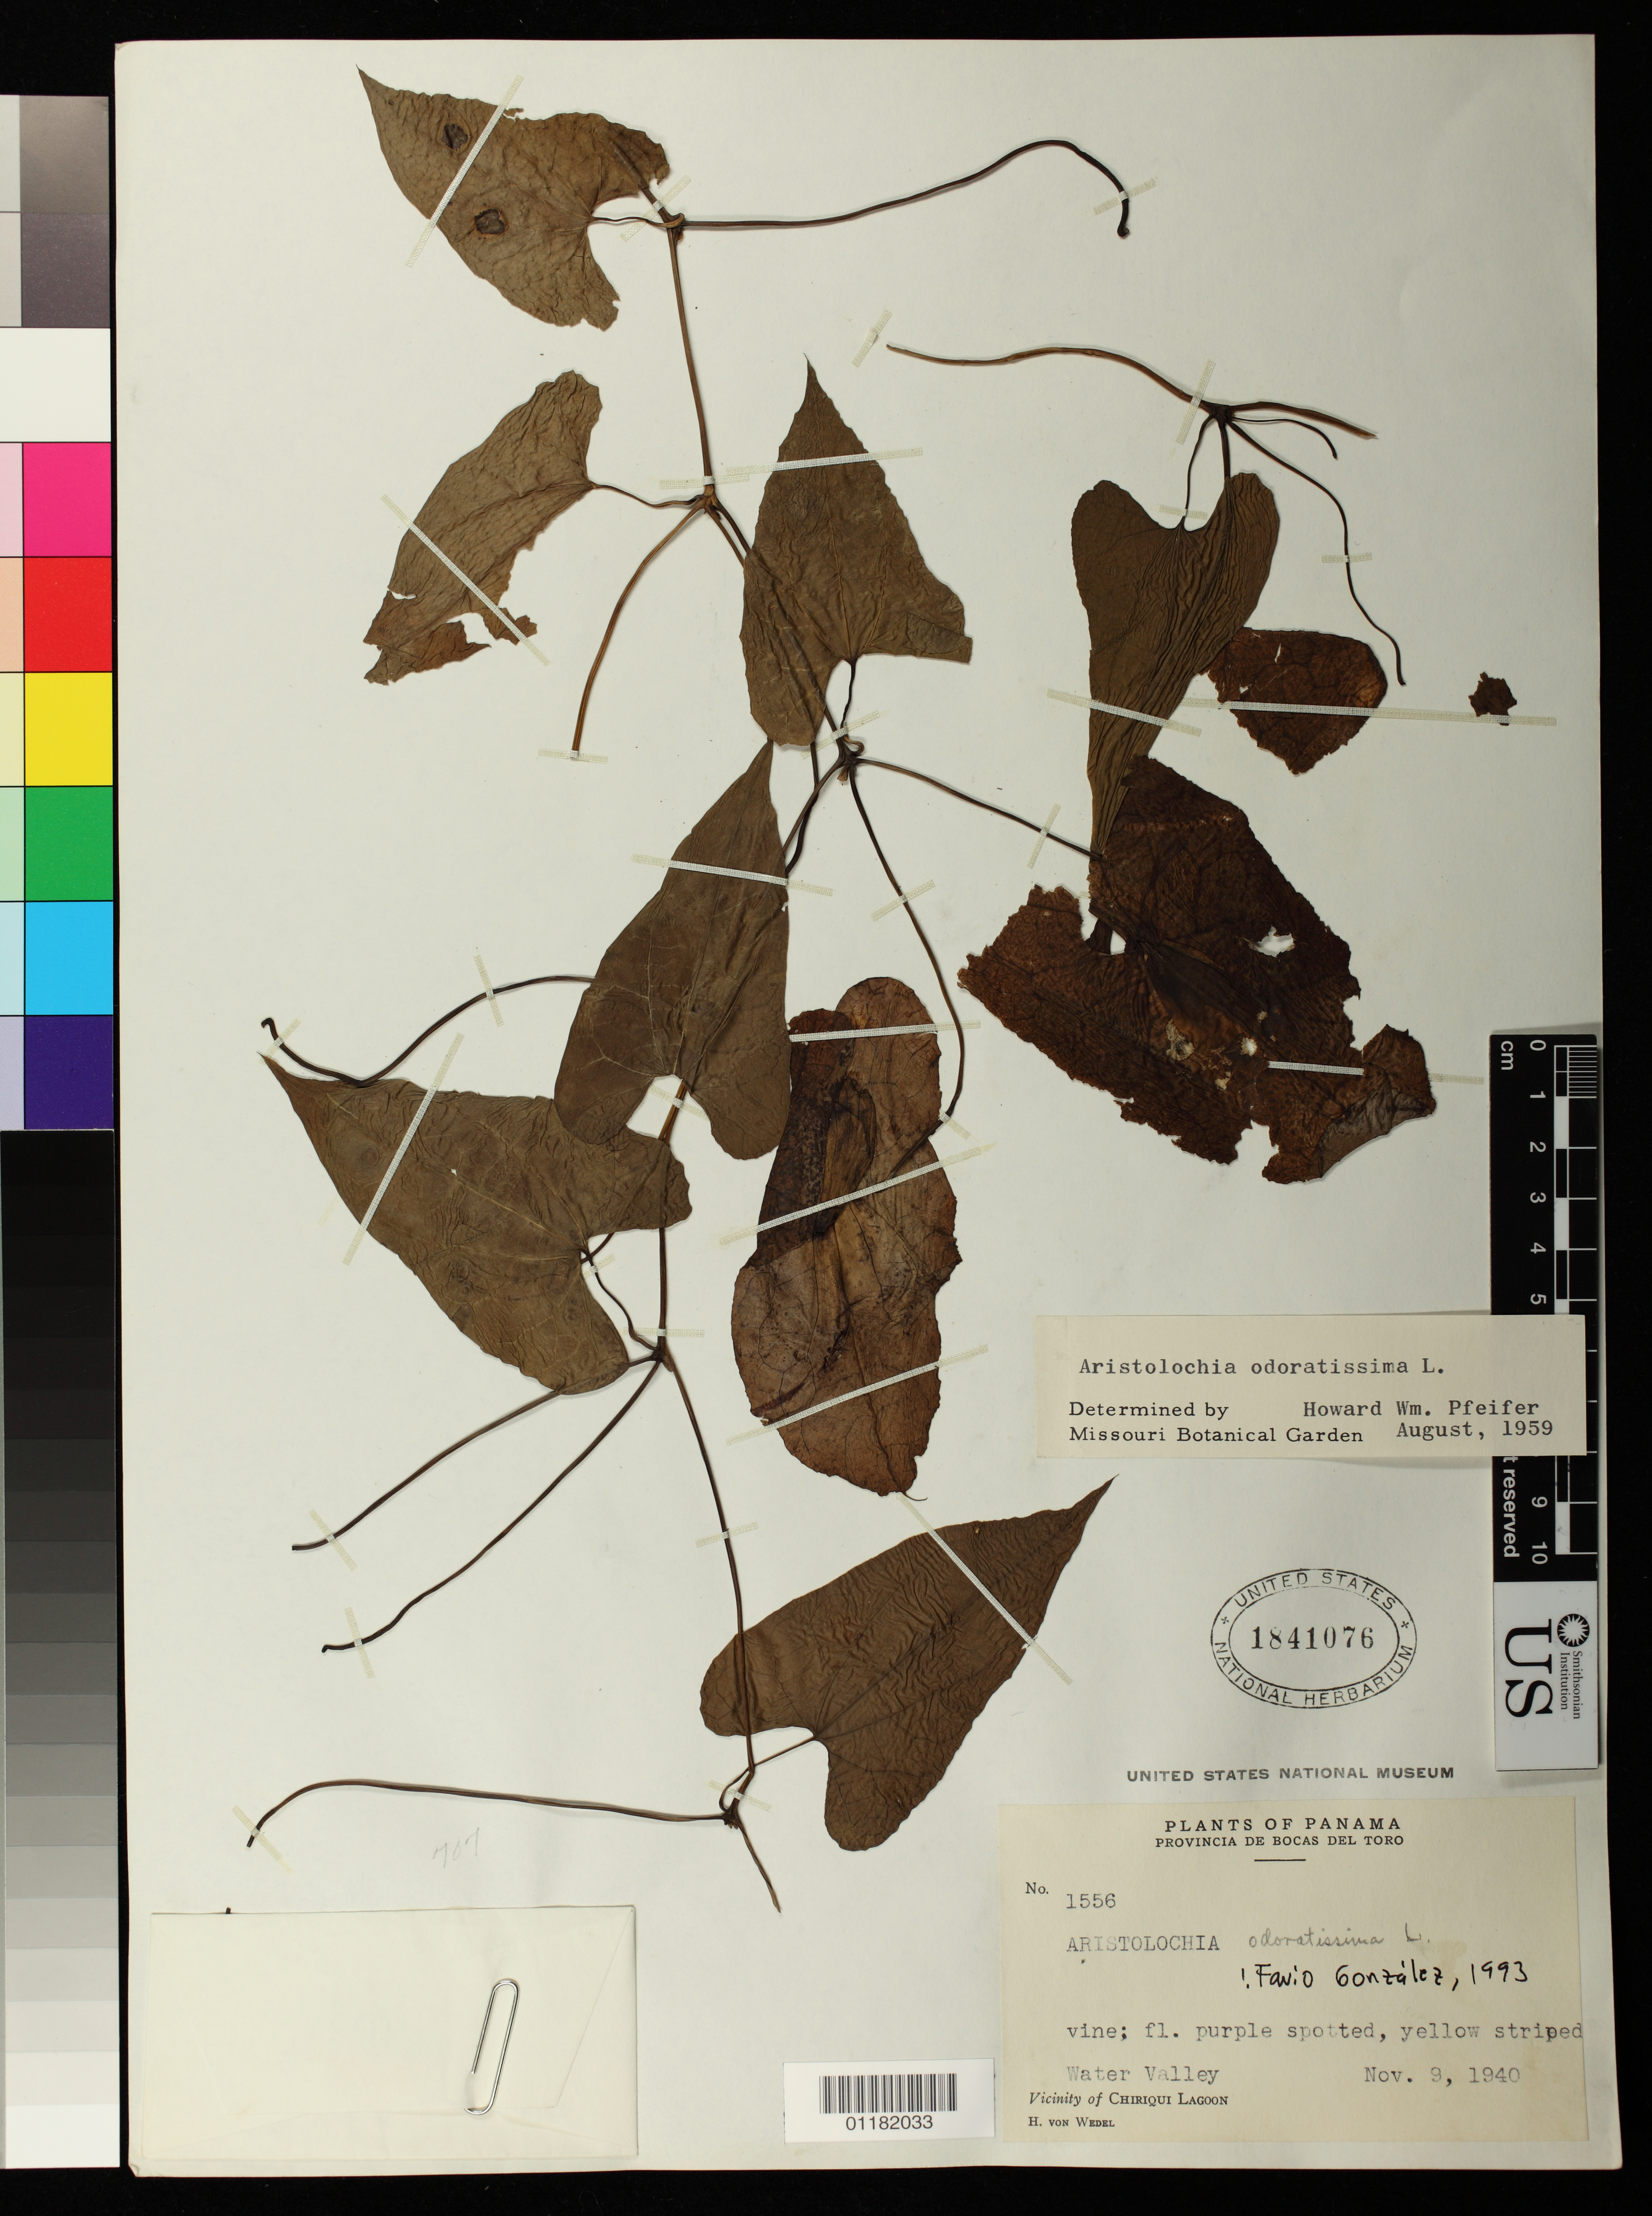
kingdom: Plantae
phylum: Tracheophyta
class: Magnoliopsida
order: Piperales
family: Aristolochiaceae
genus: Aristolochia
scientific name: Aristolochia odoratissima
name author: L.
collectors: H. von Wedel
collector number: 1556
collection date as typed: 09 Nov 1940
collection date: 1940-11-09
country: Panama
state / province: Bocas del Toro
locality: Water Valley, vicinity of Chiriquí Lagoon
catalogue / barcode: US 1841076